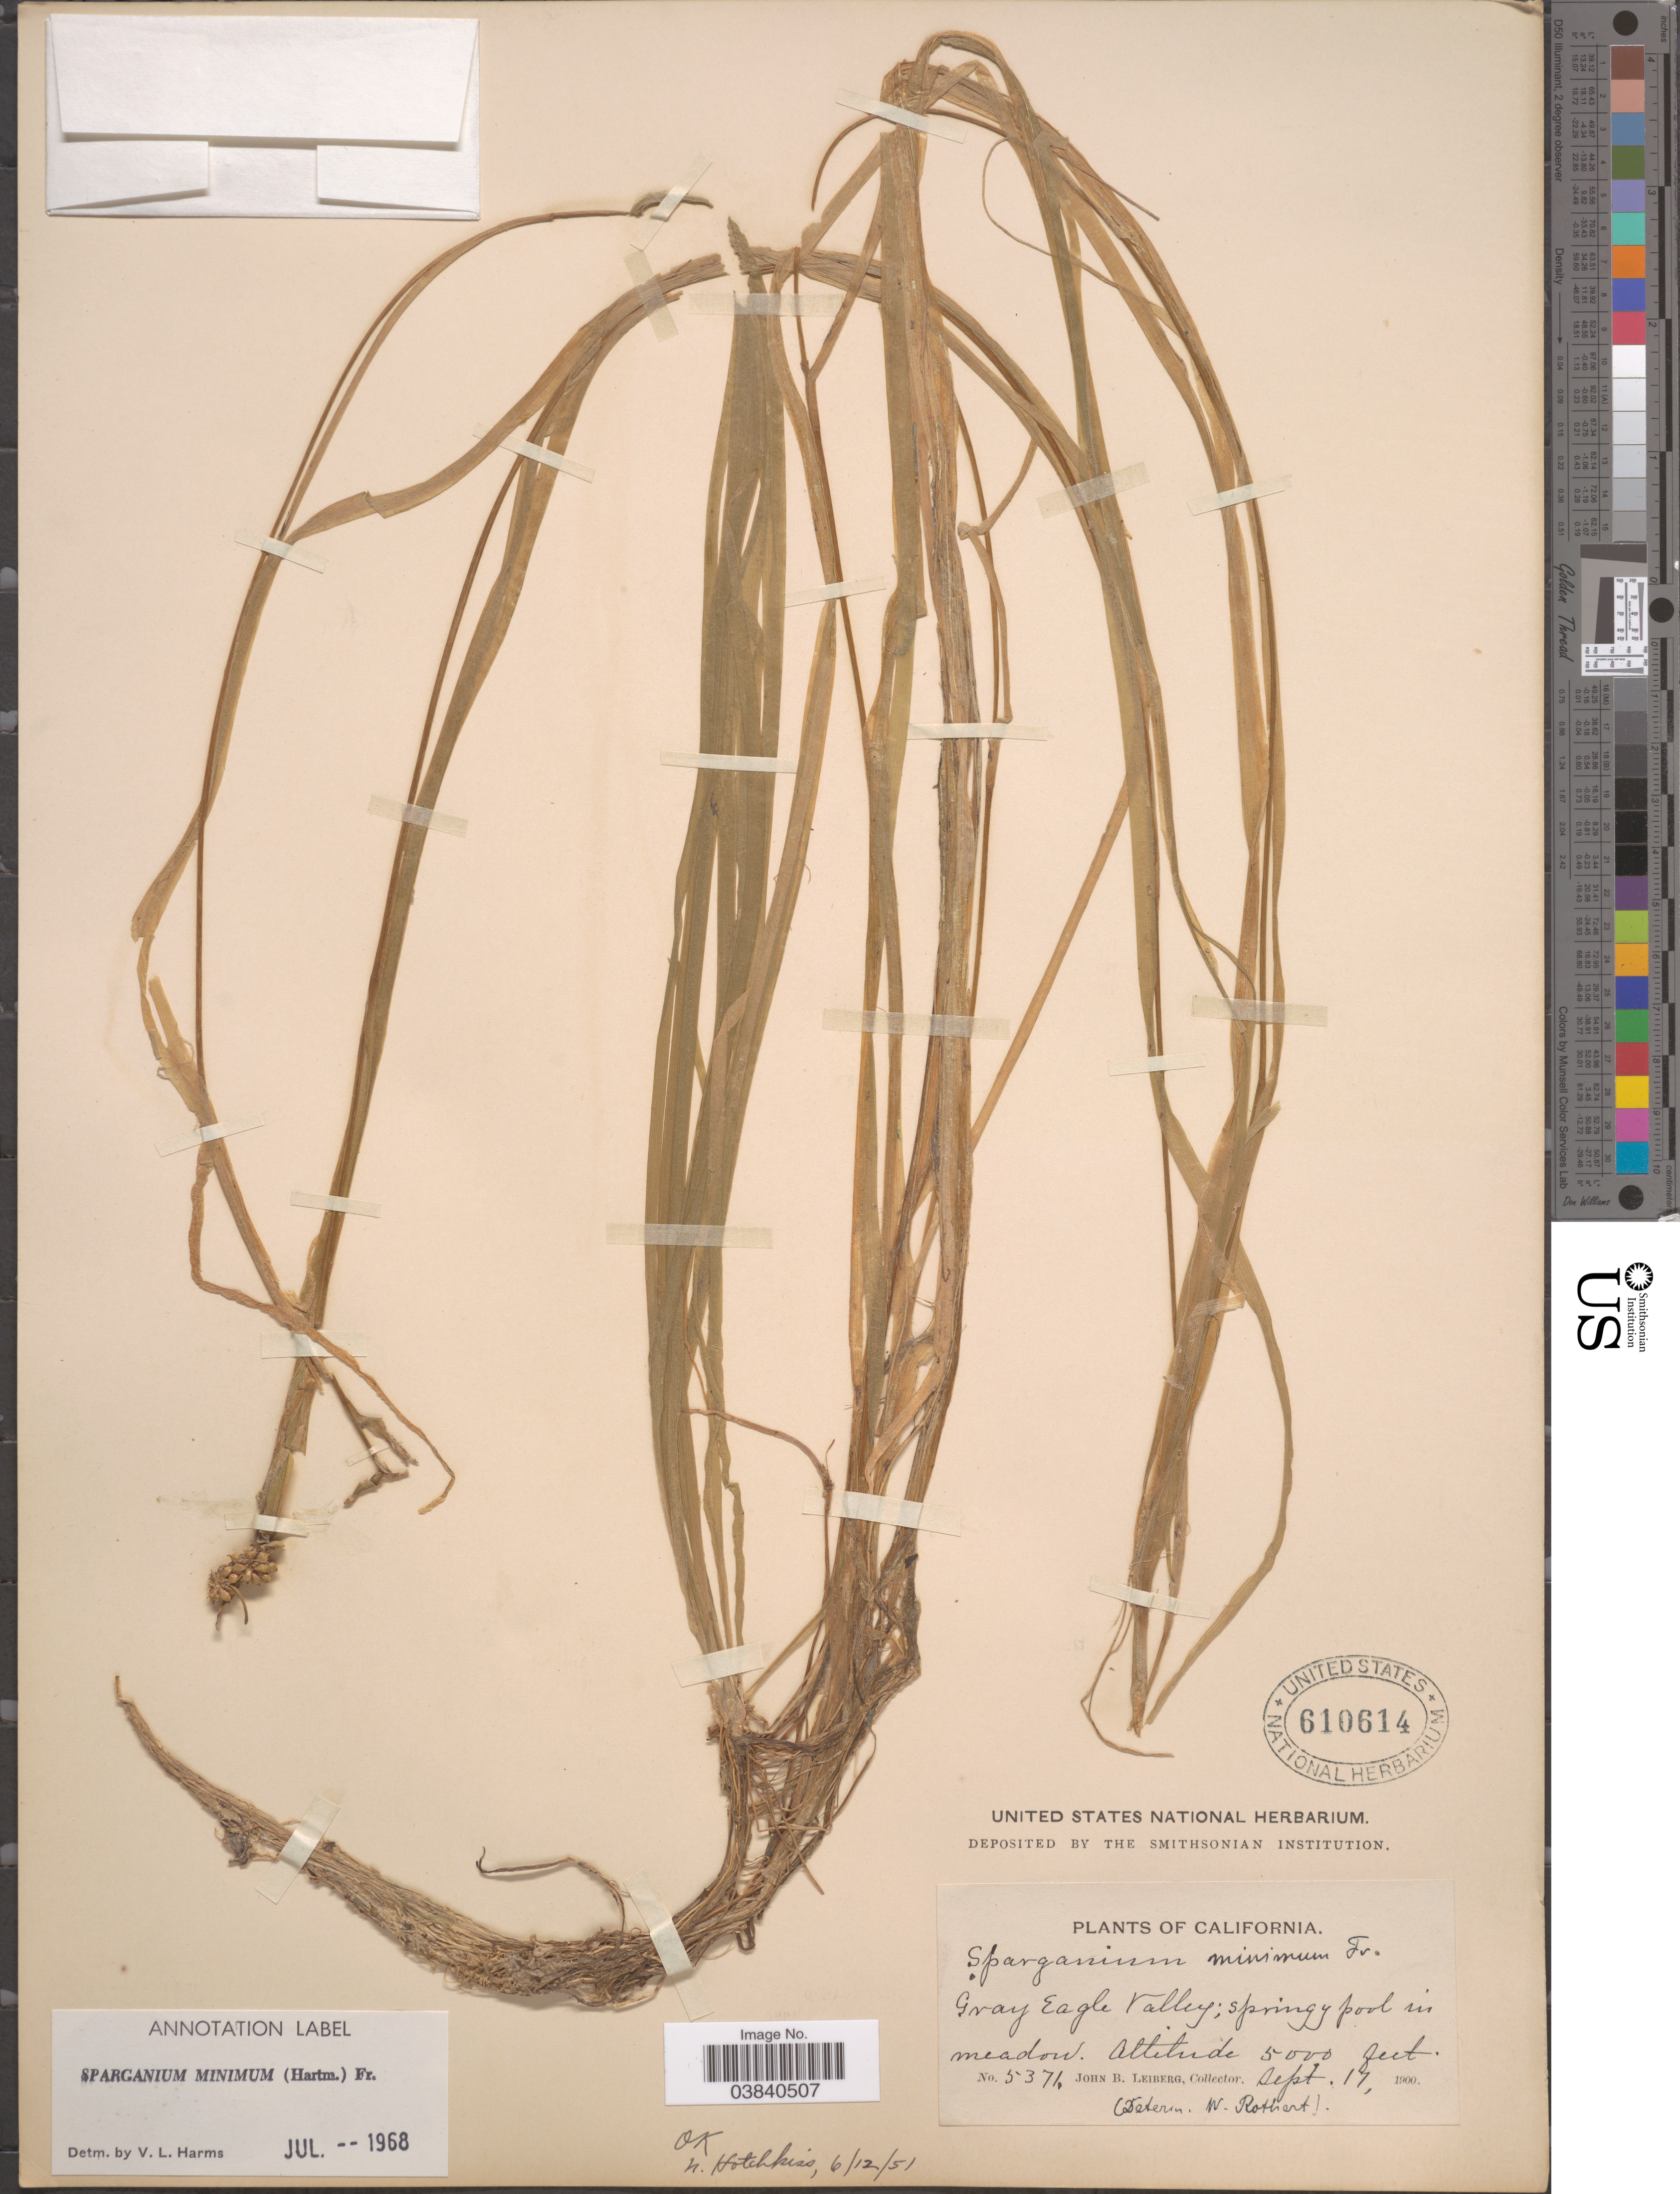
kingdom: Plantae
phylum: Tracheophyta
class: Liliopsida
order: Poales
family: Typhaceae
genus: Sparganium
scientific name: Sparganium minimum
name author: Wallr.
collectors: J. B. Leiberg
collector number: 5371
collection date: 1900-09-17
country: United States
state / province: California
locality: Gray Eagle Valley; spring pool in meadow.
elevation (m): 1524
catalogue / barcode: US 610614